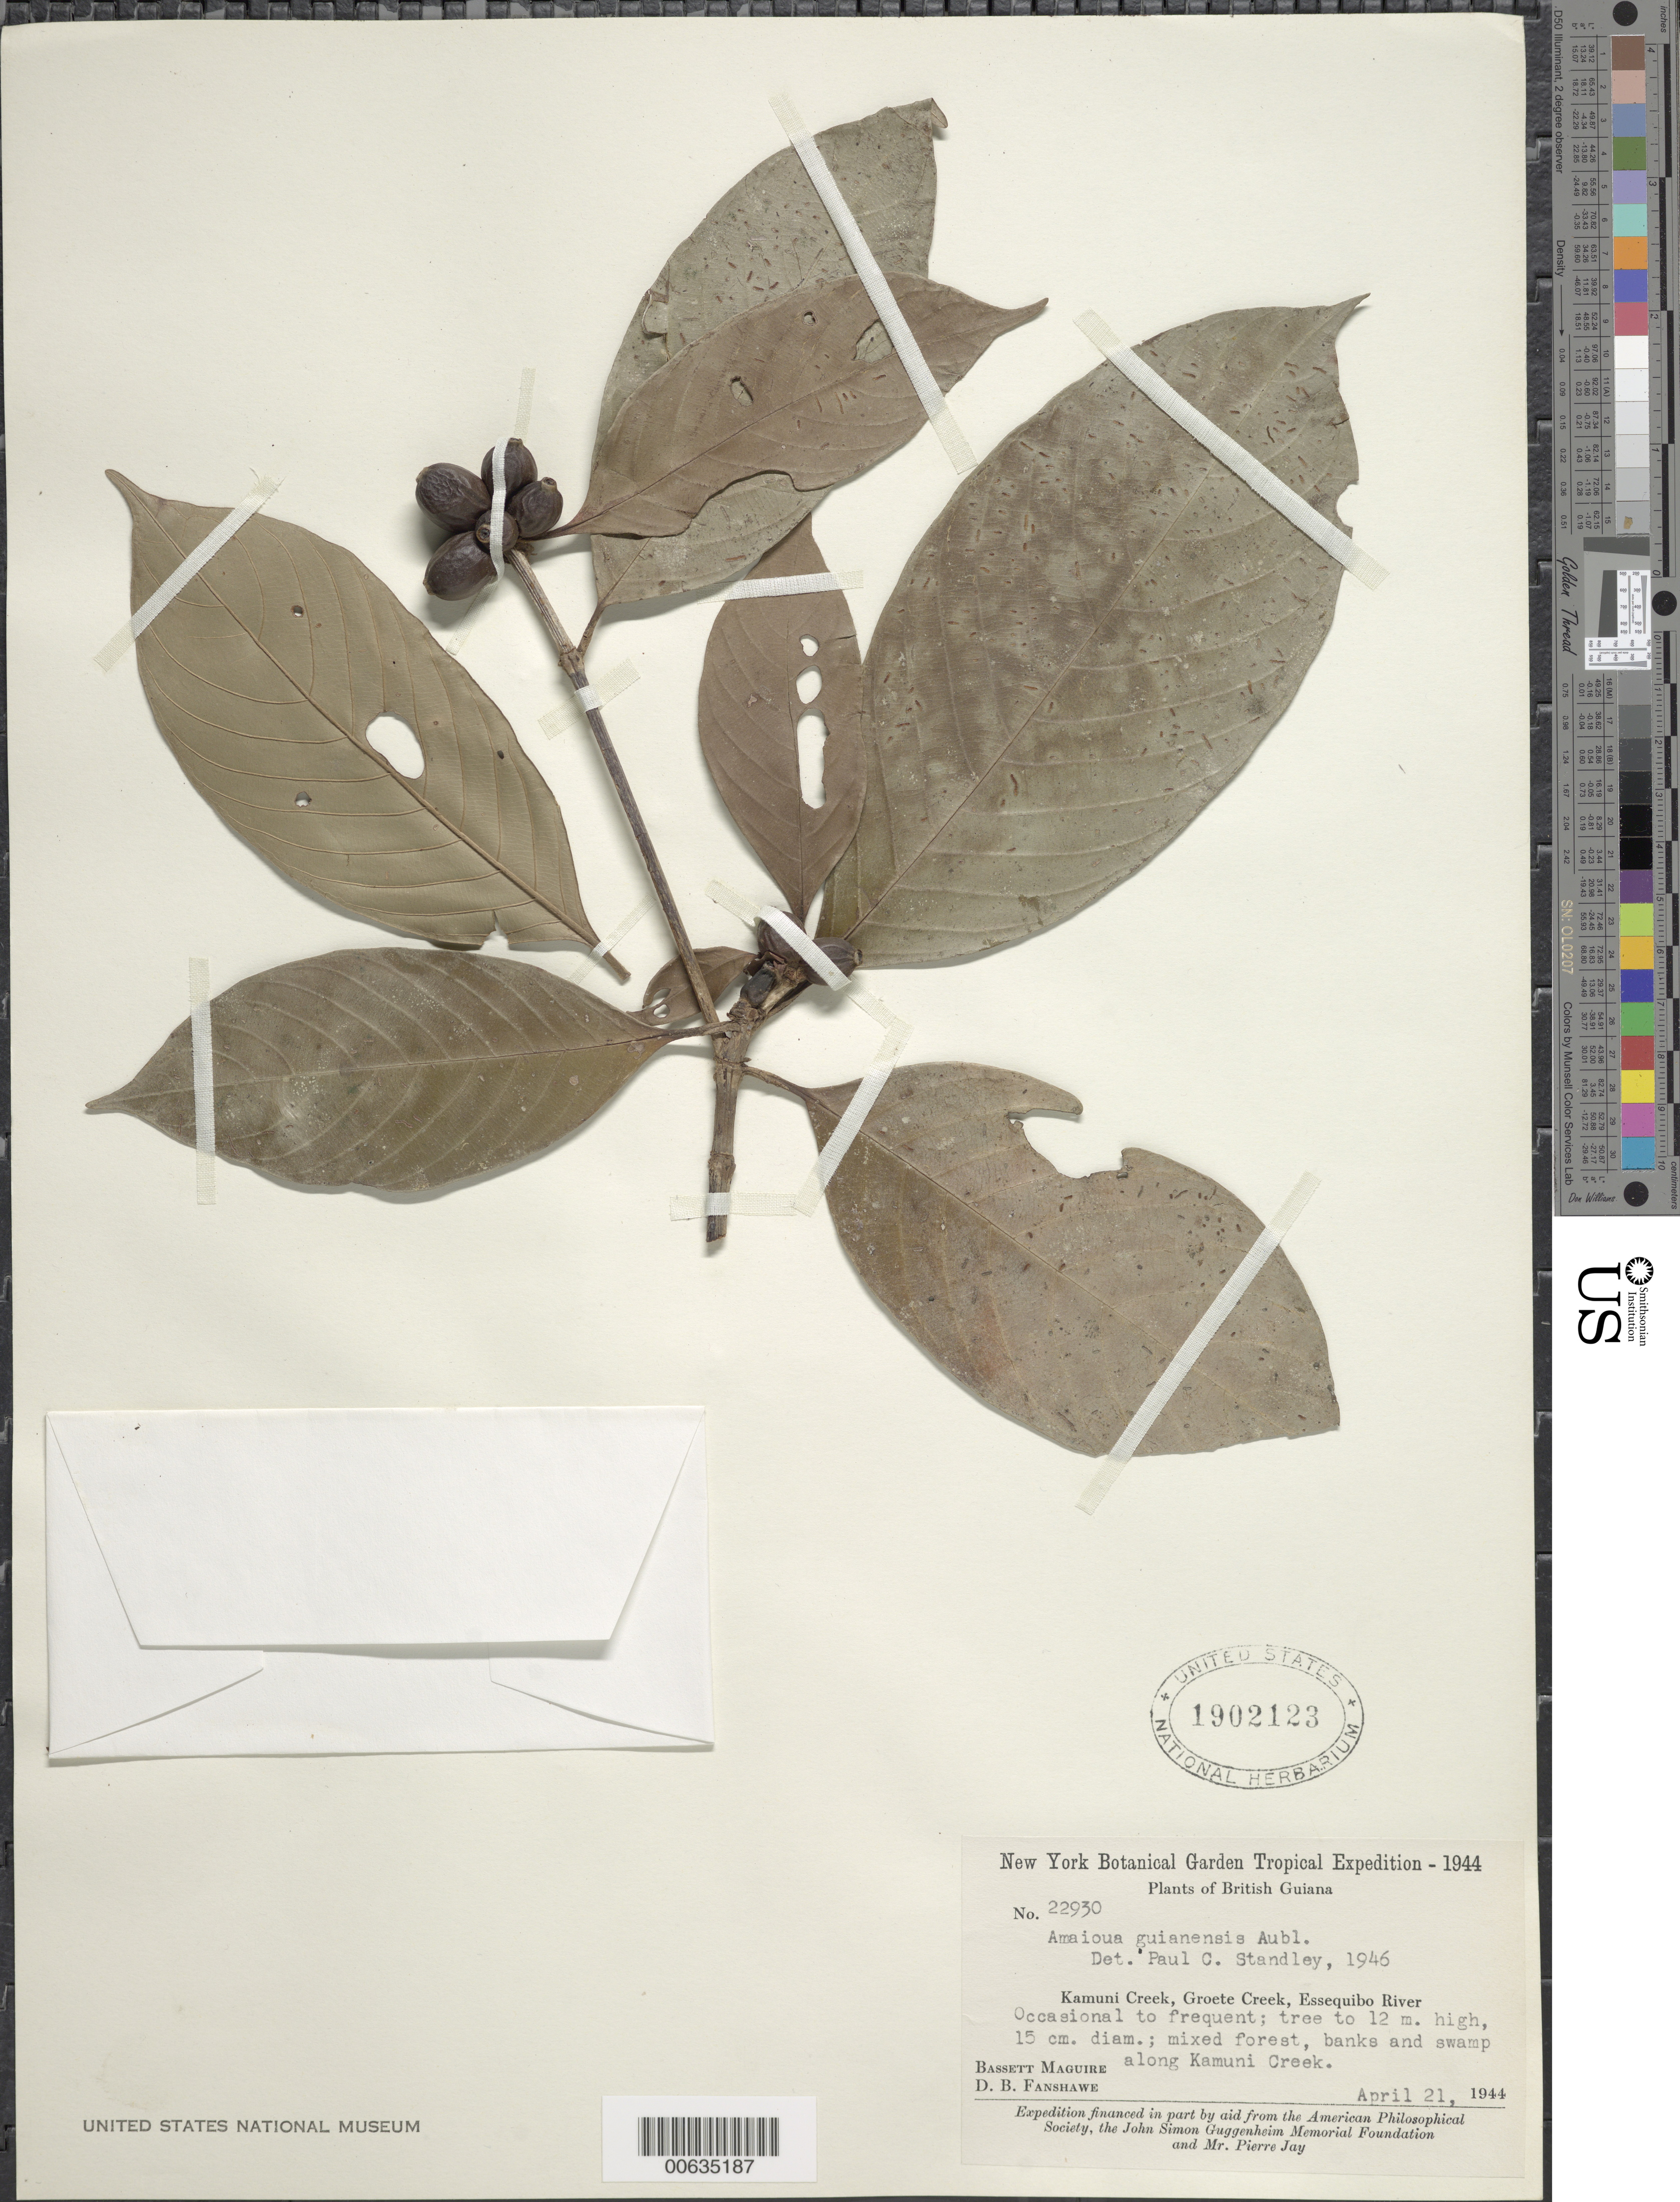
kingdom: Plantae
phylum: Tracheophyta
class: Magnoliopsida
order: Gentianales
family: Rubiaceae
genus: Amaioua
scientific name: Amaioua guianensis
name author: Aubl.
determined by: Standley, Paul C.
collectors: B. Maguire & D. B. Fanshawe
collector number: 22930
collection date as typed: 21-Apr-44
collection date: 1944-04-21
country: Guyana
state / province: Essequibo Isl-W. Demerara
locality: Kamuni Creek, Groete Creek, Essequibo River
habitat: Mixed forest, banks and swamp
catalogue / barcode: US 1902123